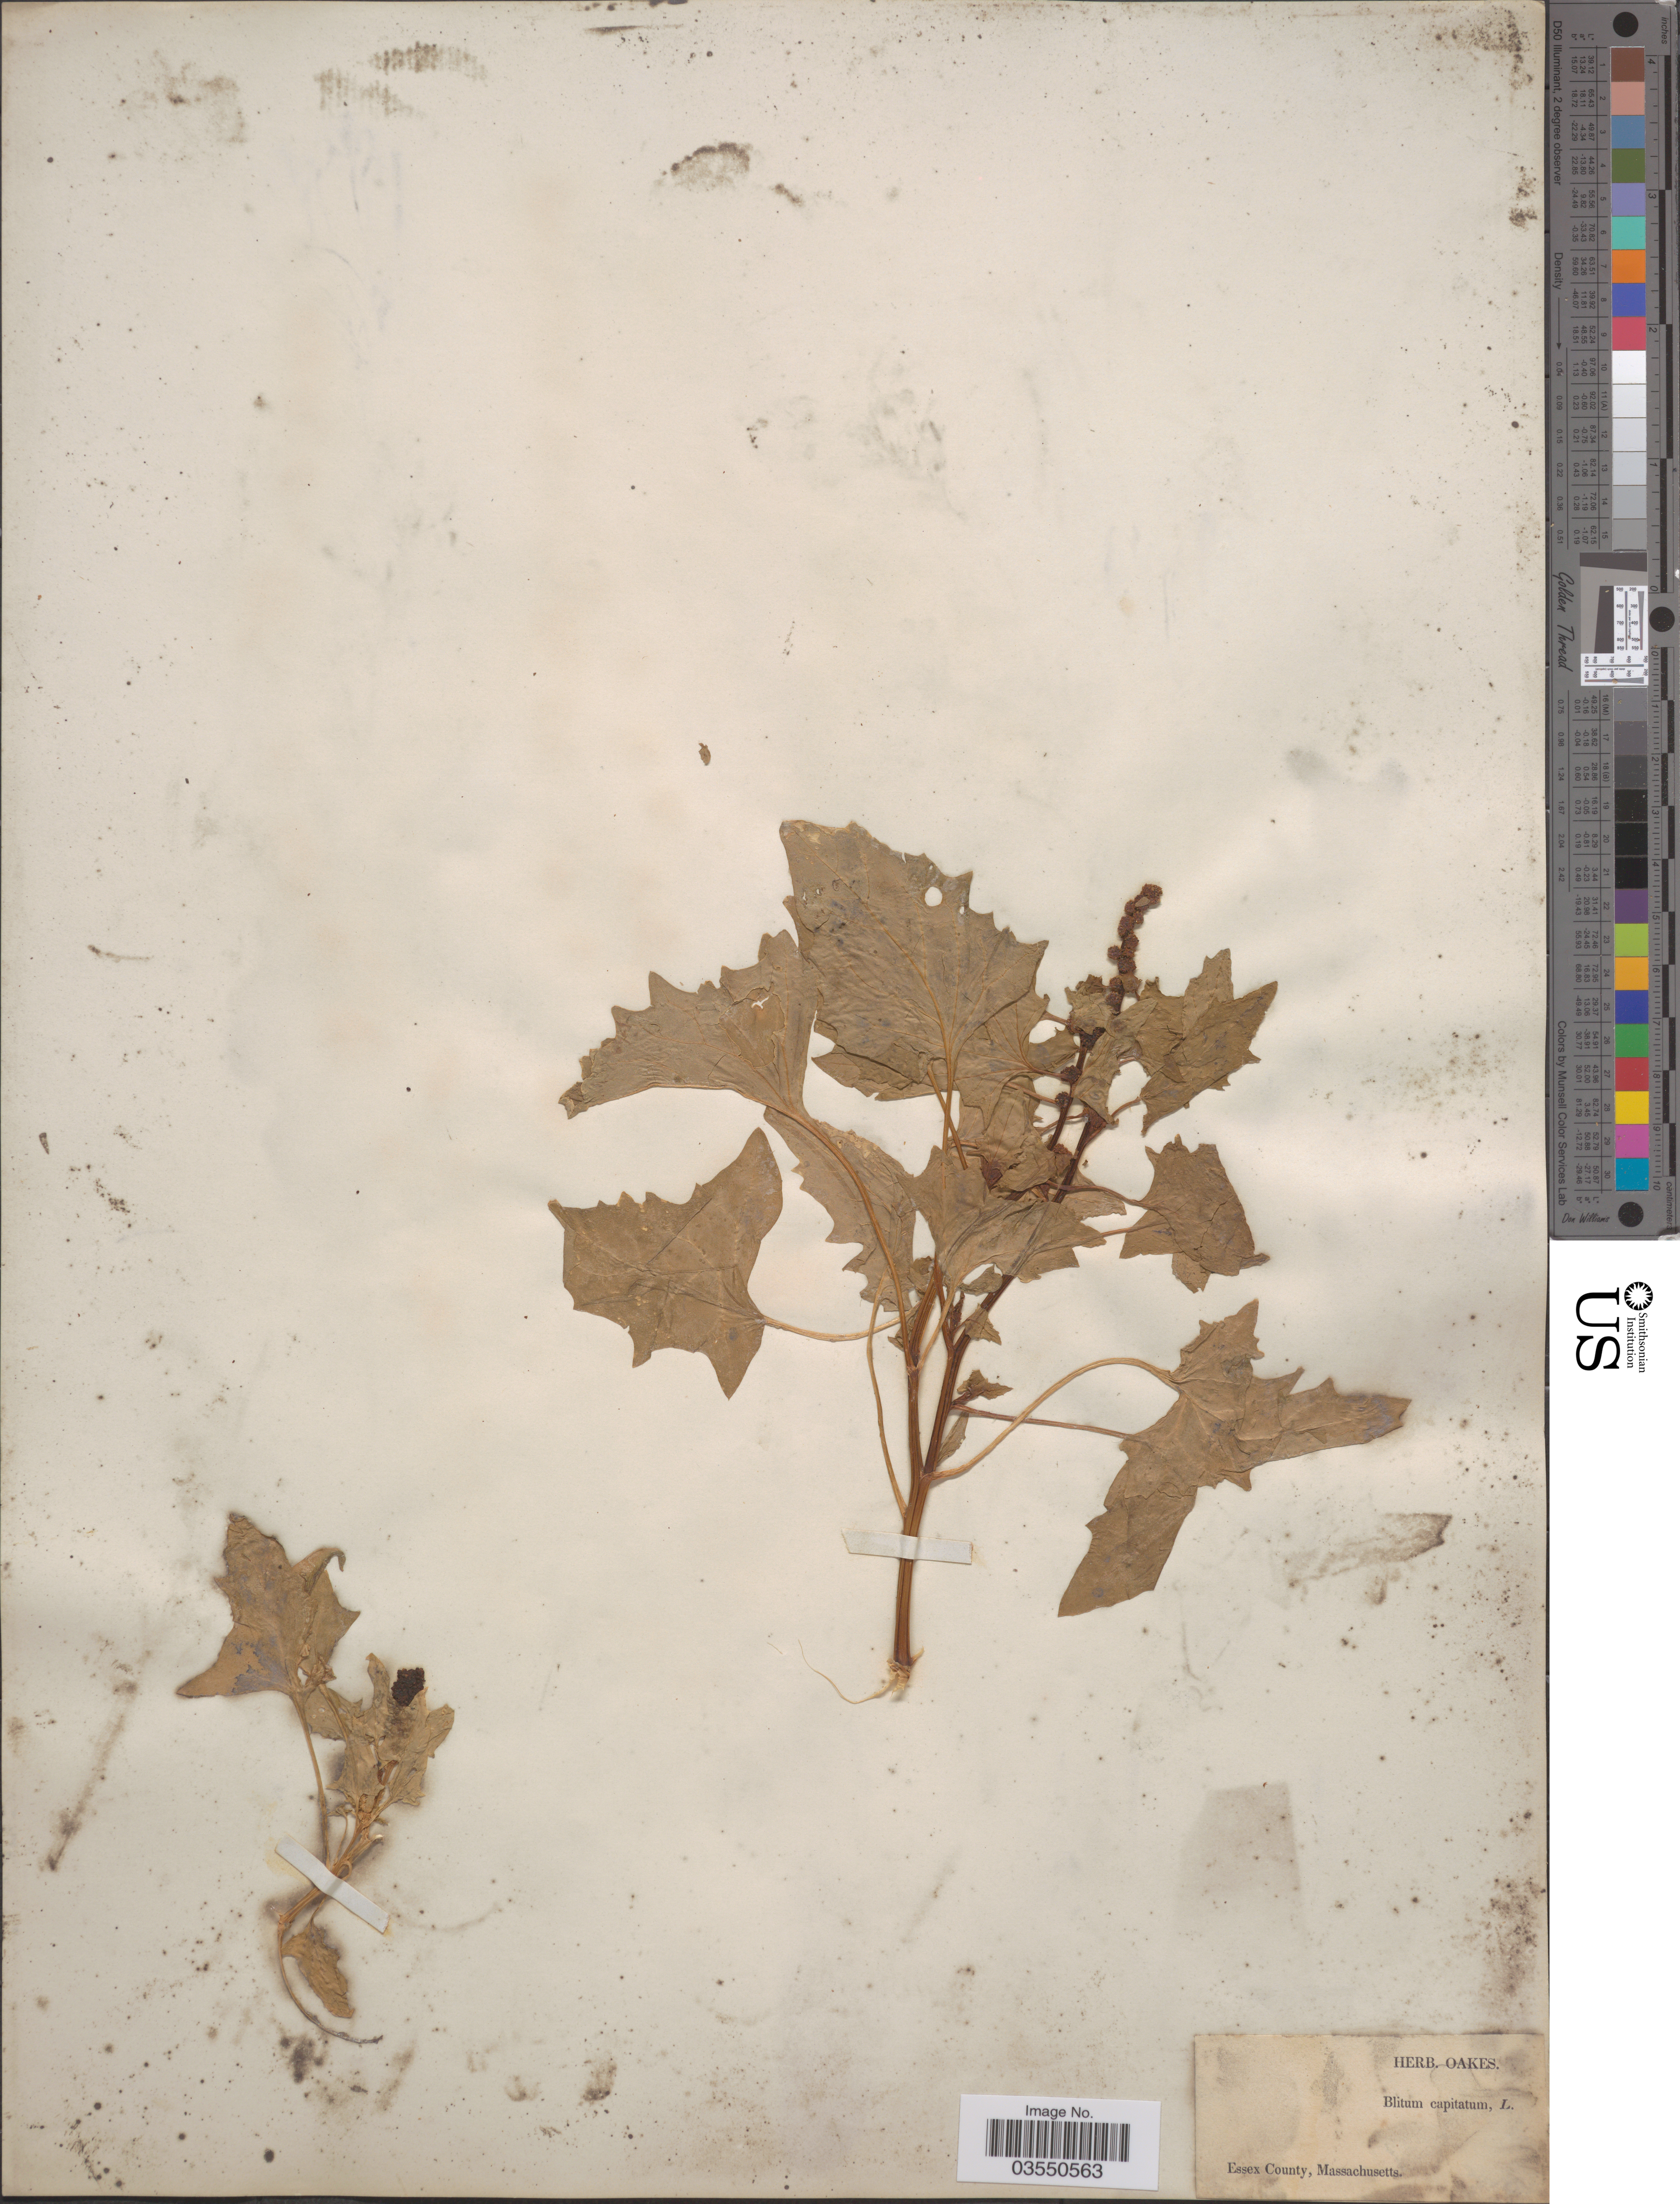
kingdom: Plantae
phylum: Tracheophyta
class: Magnoliopsida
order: Caryophyllales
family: Amaranthaceae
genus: Blitum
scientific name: Blitum capitatum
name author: L.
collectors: ex herb. Oakes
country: United States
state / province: Massachusetts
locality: Essex County.